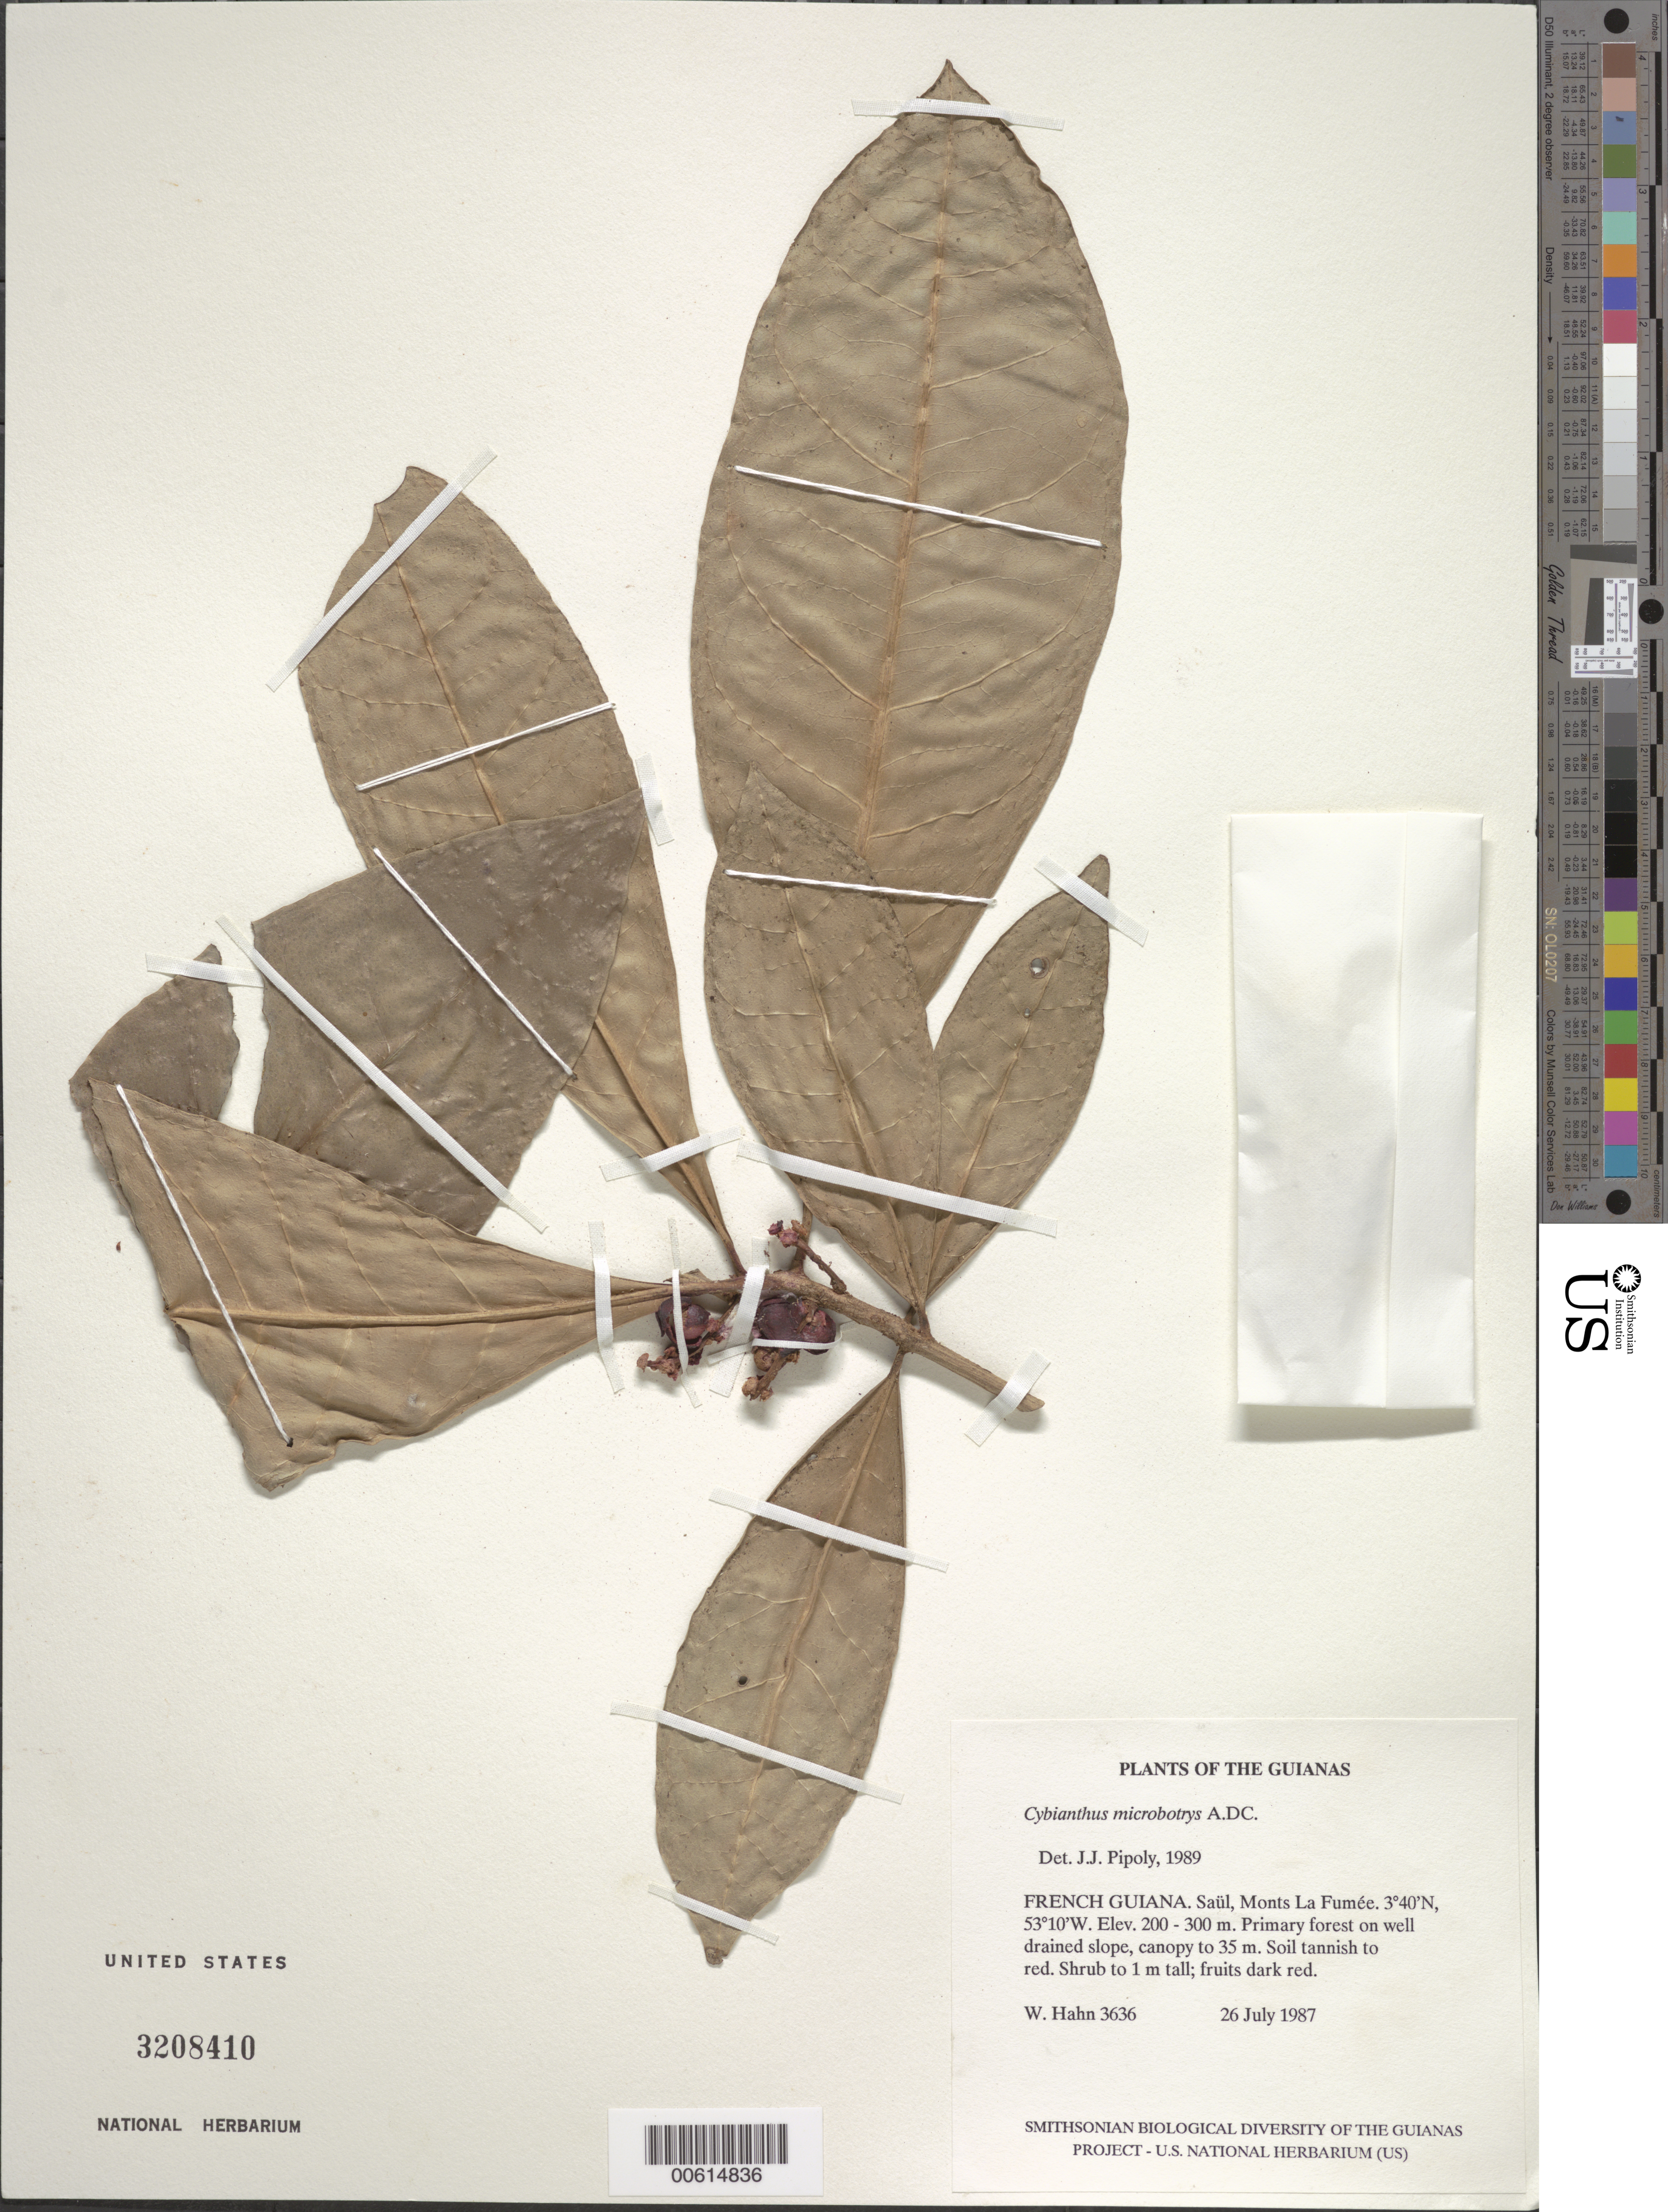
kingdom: Plantae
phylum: Tracheophyta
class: Magnoliopsida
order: Ericales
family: Primulaceae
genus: Cybianthus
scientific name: Cybianthus microbotrys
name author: A. DC.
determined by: Pipoly, J. J., III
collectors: W. Hahn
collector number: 3636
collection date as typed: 26 July 1987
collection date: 1987-07-26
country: French Guiana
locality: Saül, Monts La Fumée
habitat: Primary forest on well drained slope, canopy to 35 m. Soil tannish to red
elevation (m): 200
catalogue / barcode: US 3208410